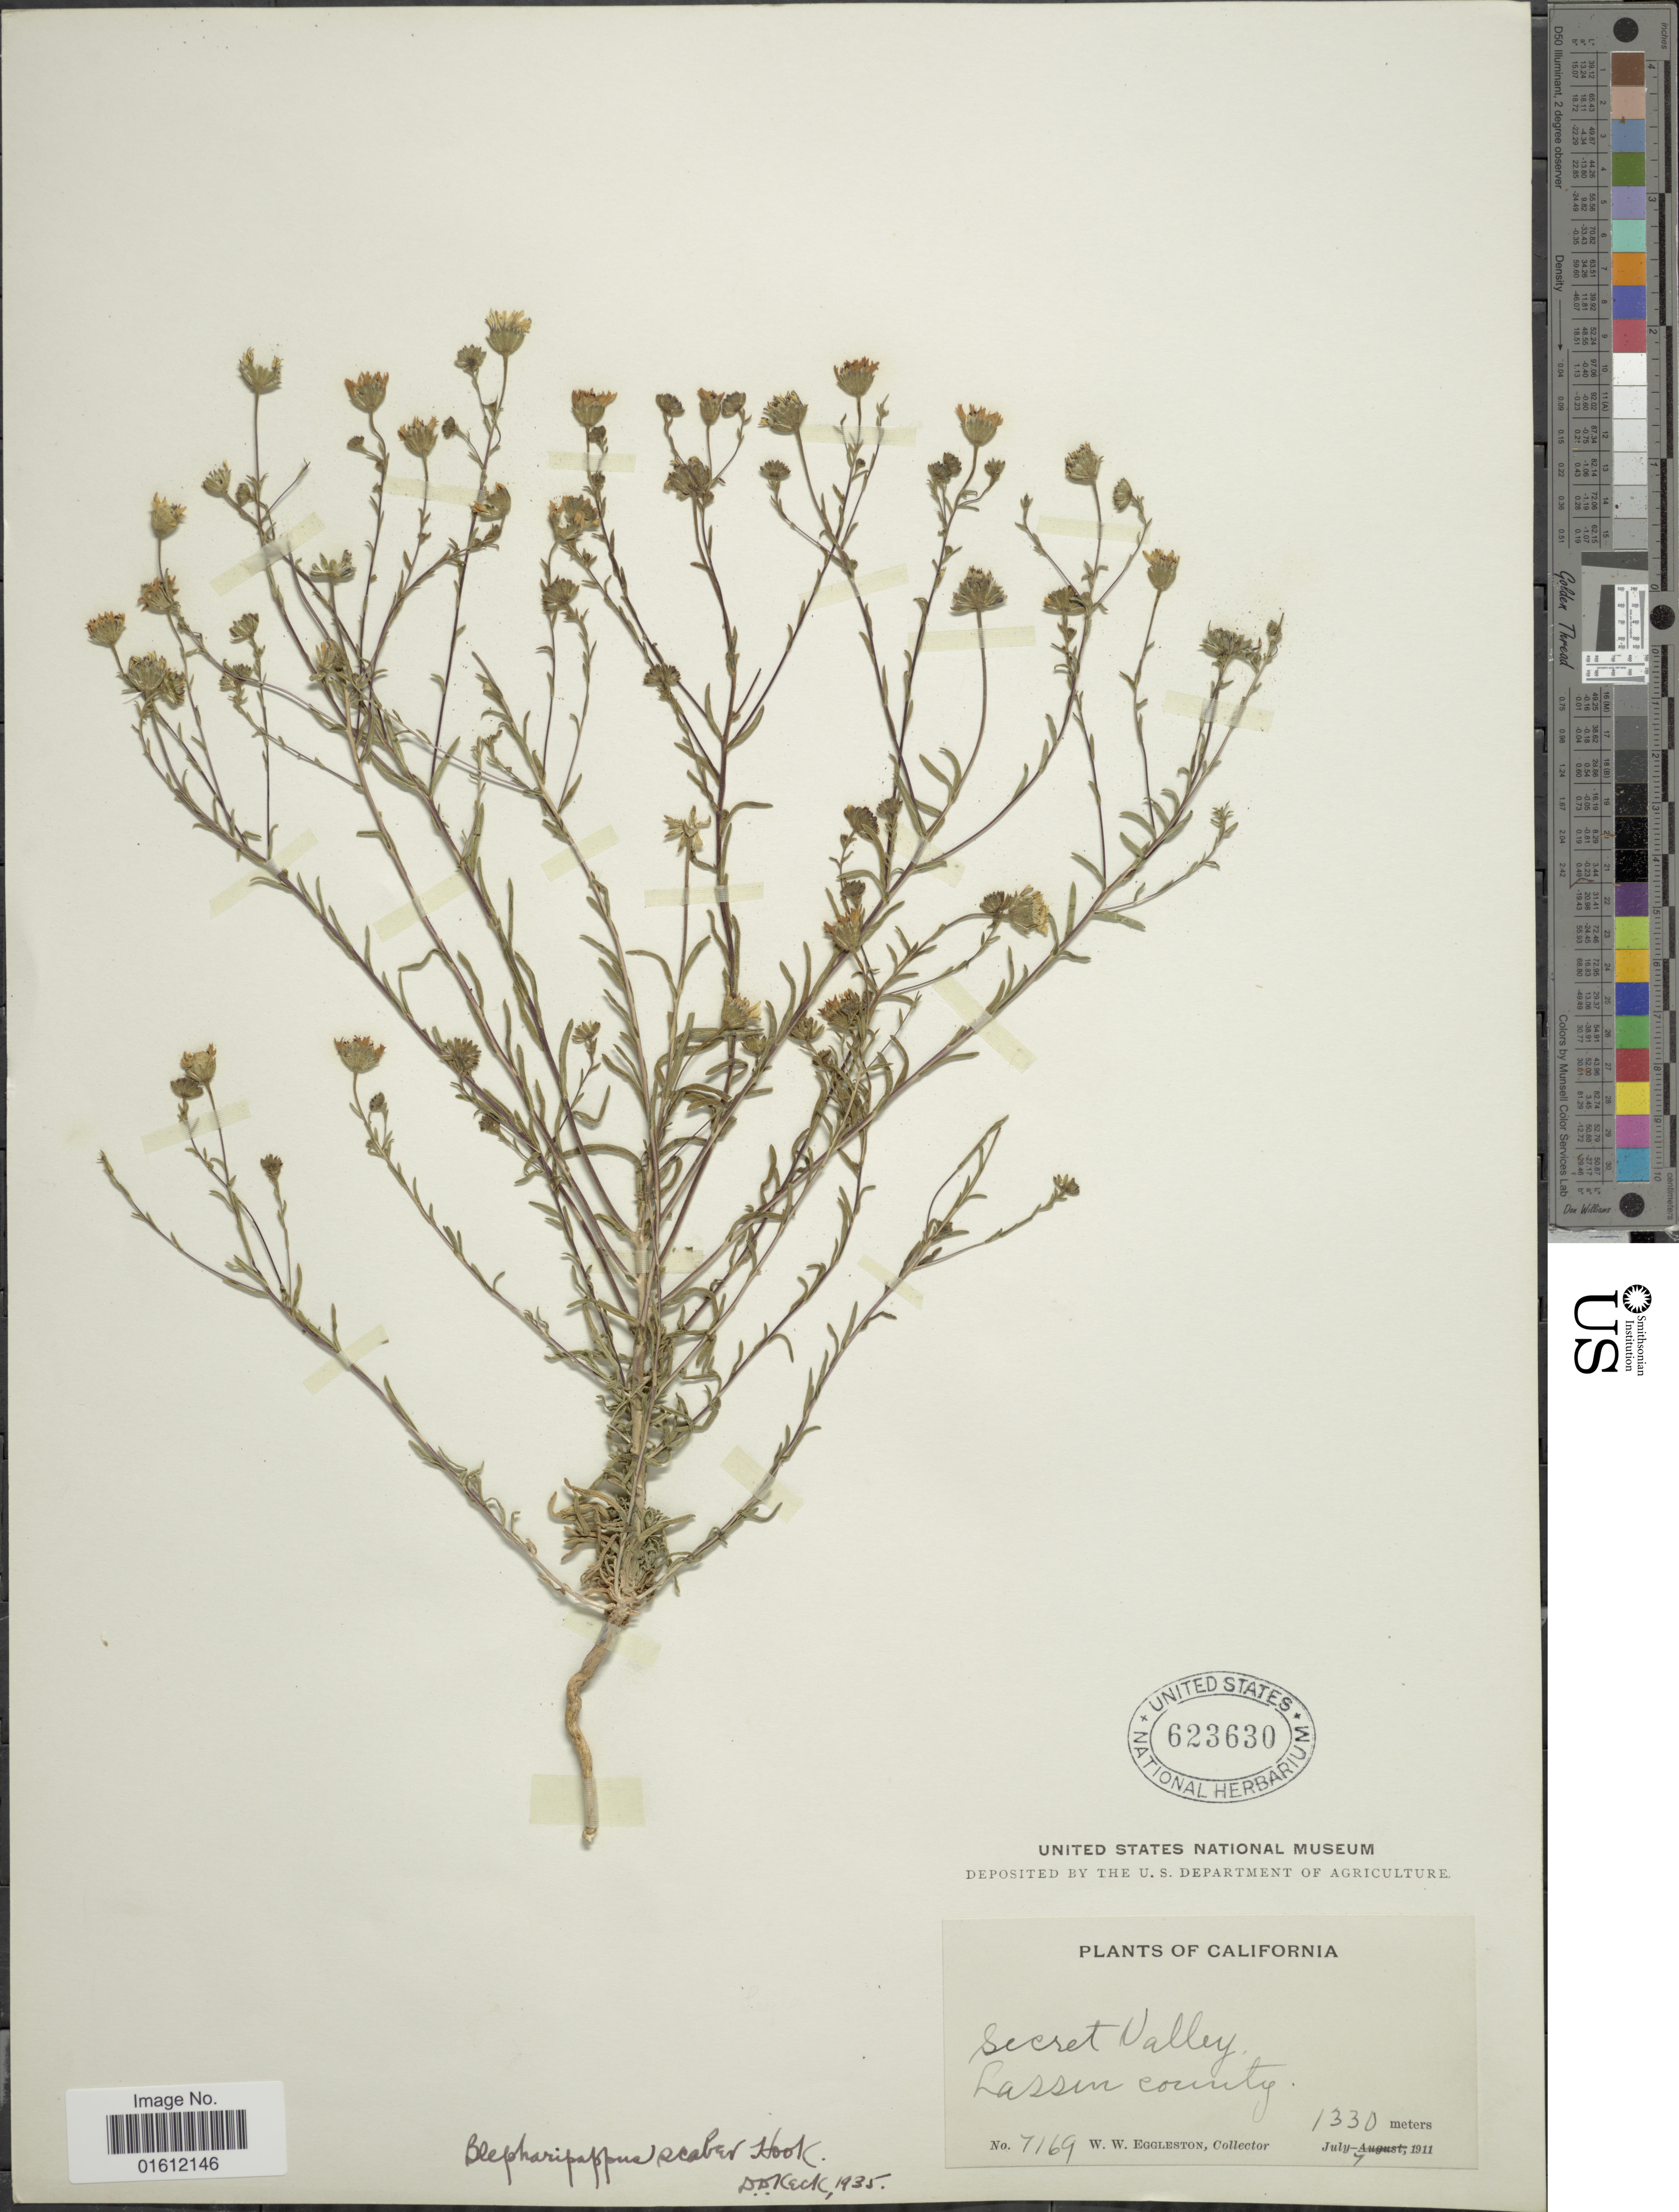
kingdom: Plantae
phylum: Tracheophyta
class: Magnoliopsida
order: Asterales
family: Asteraceae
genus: Blepharipappus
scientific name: Blepharipappus scaber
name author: Hook.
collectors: W. W. Eggleston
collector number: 7169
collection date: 1911-07-07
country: United States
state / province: California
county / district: Lassen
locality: Lassen County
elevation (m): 1330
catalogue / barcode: US 623630